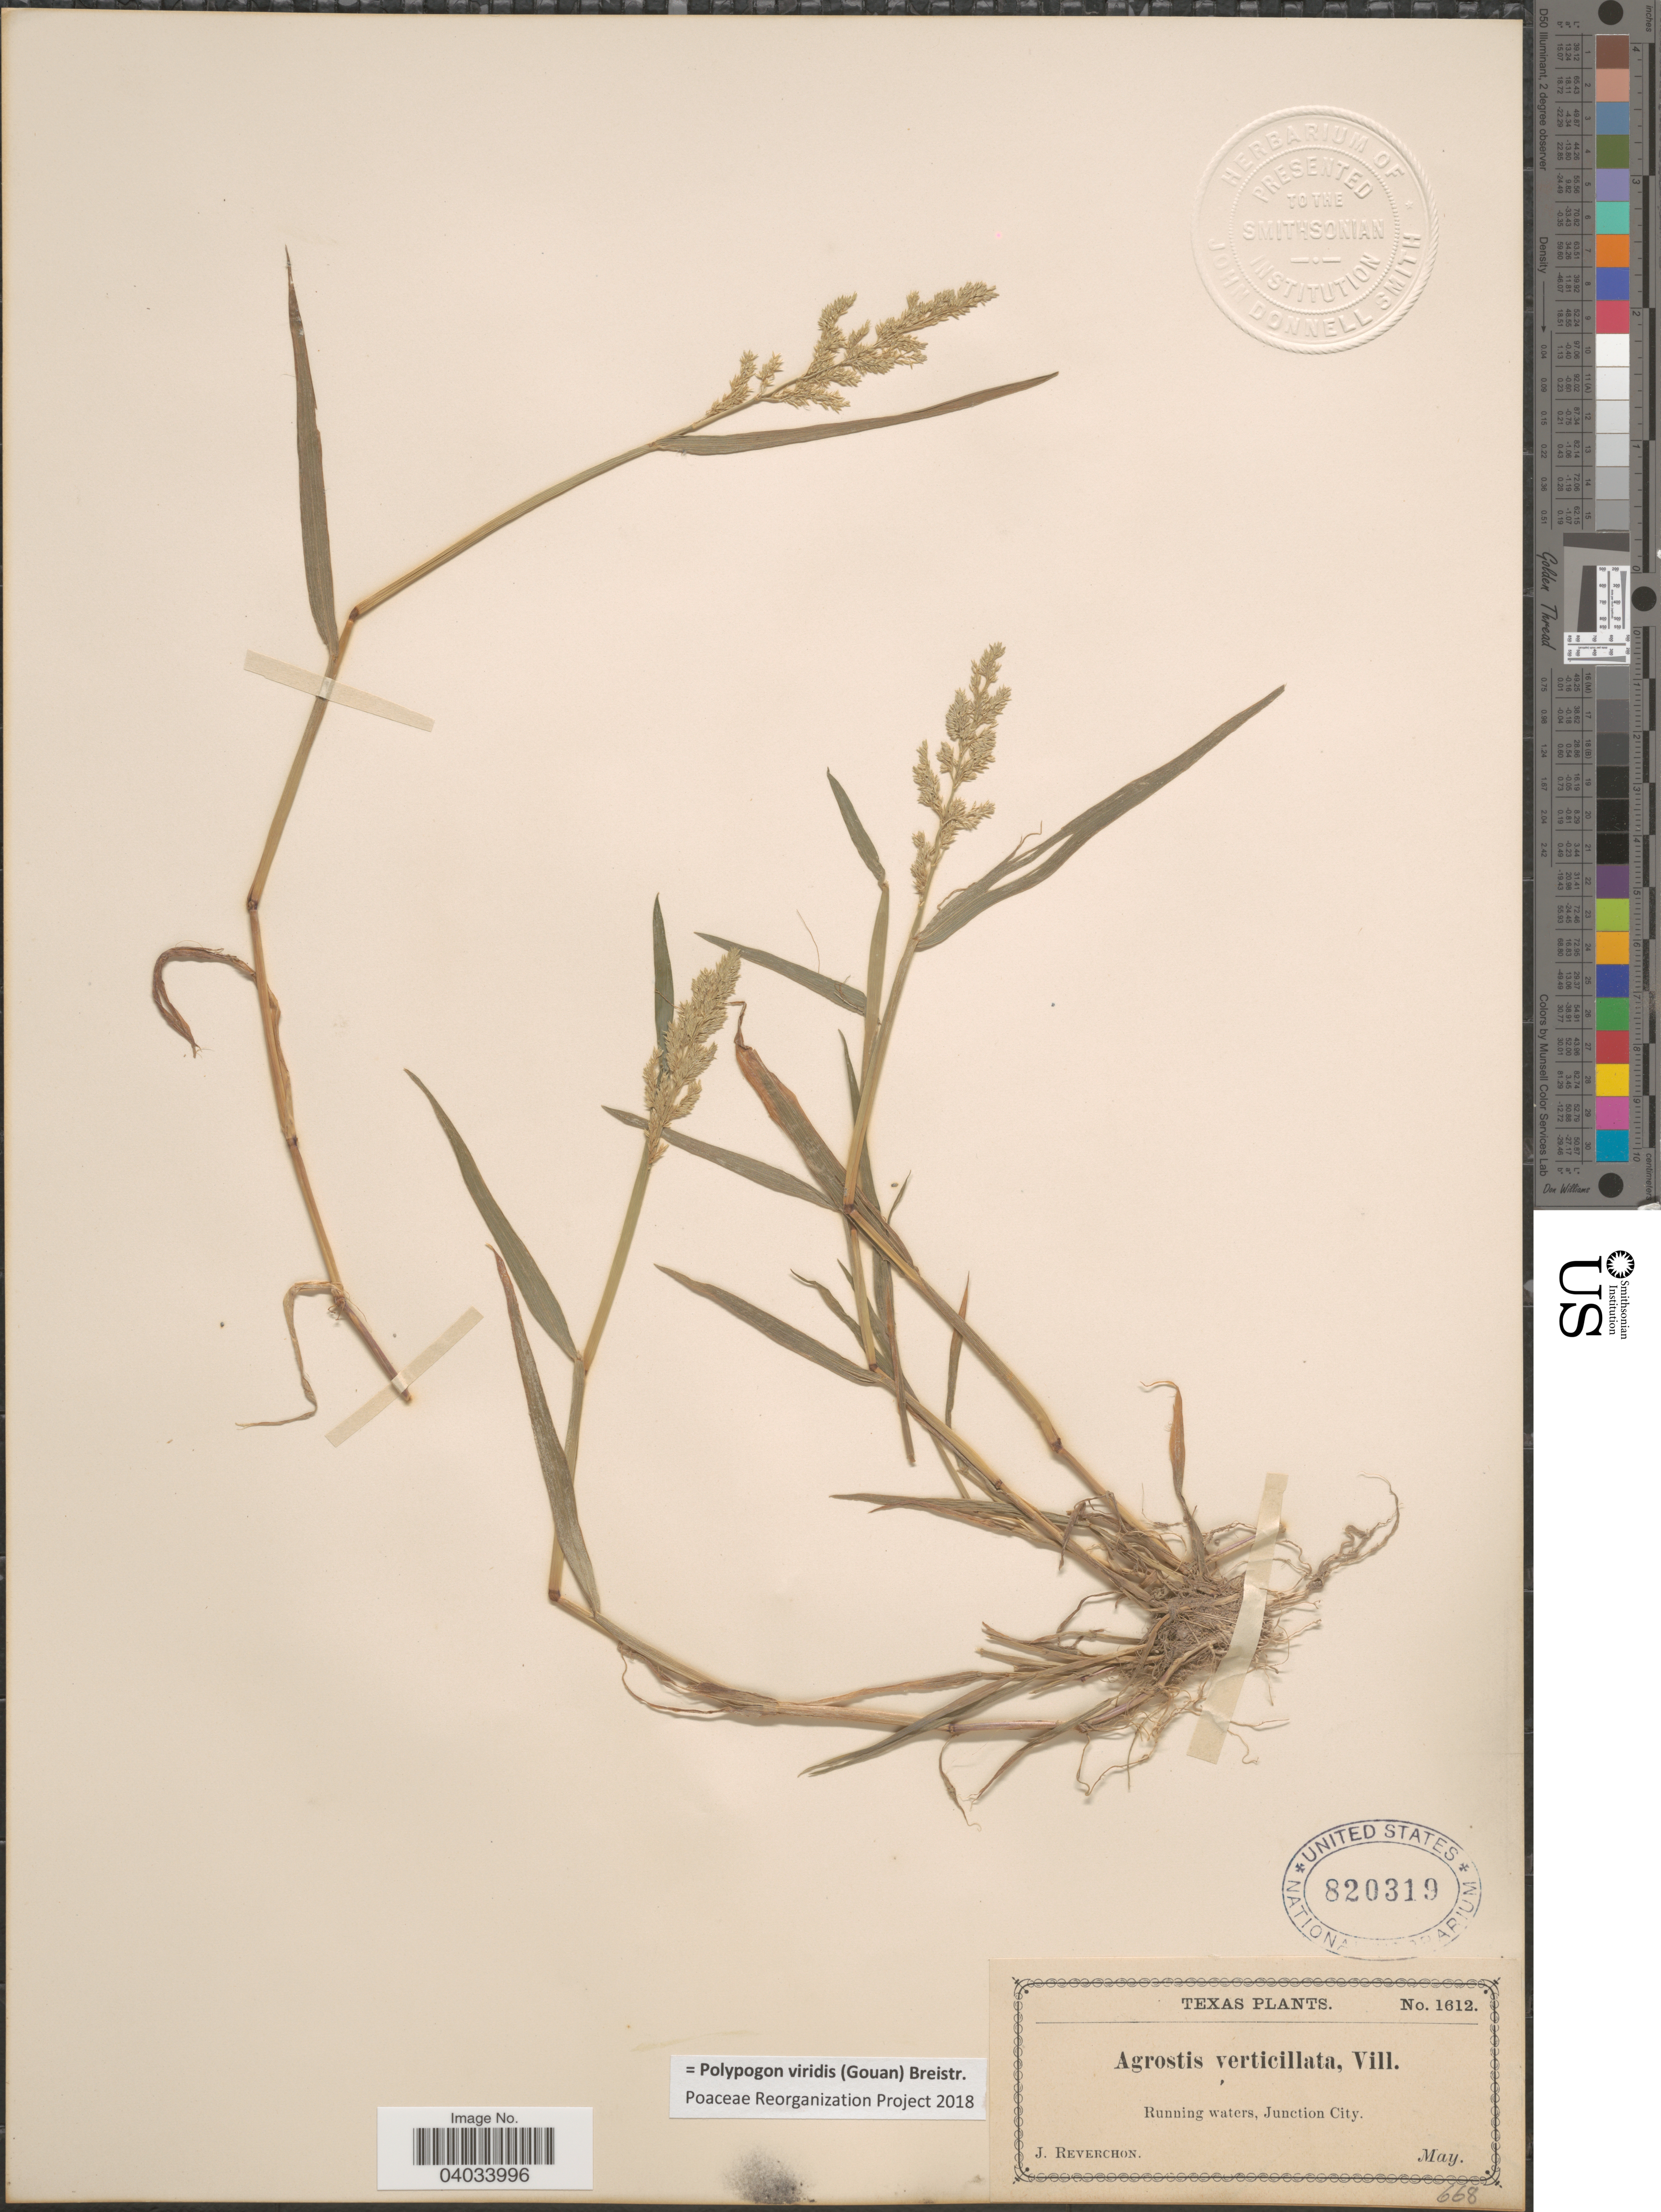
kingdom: Plantae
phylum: Tracheophyta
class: Liliopsida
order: Poales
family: Poaceae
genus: Polypogon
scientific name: Polypogon viridis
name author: (Gouan) Breistroffer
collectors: J. Reverchon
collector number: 1612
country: United States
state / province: Texas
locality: Running waters, Junction City.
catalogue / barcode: US 820319